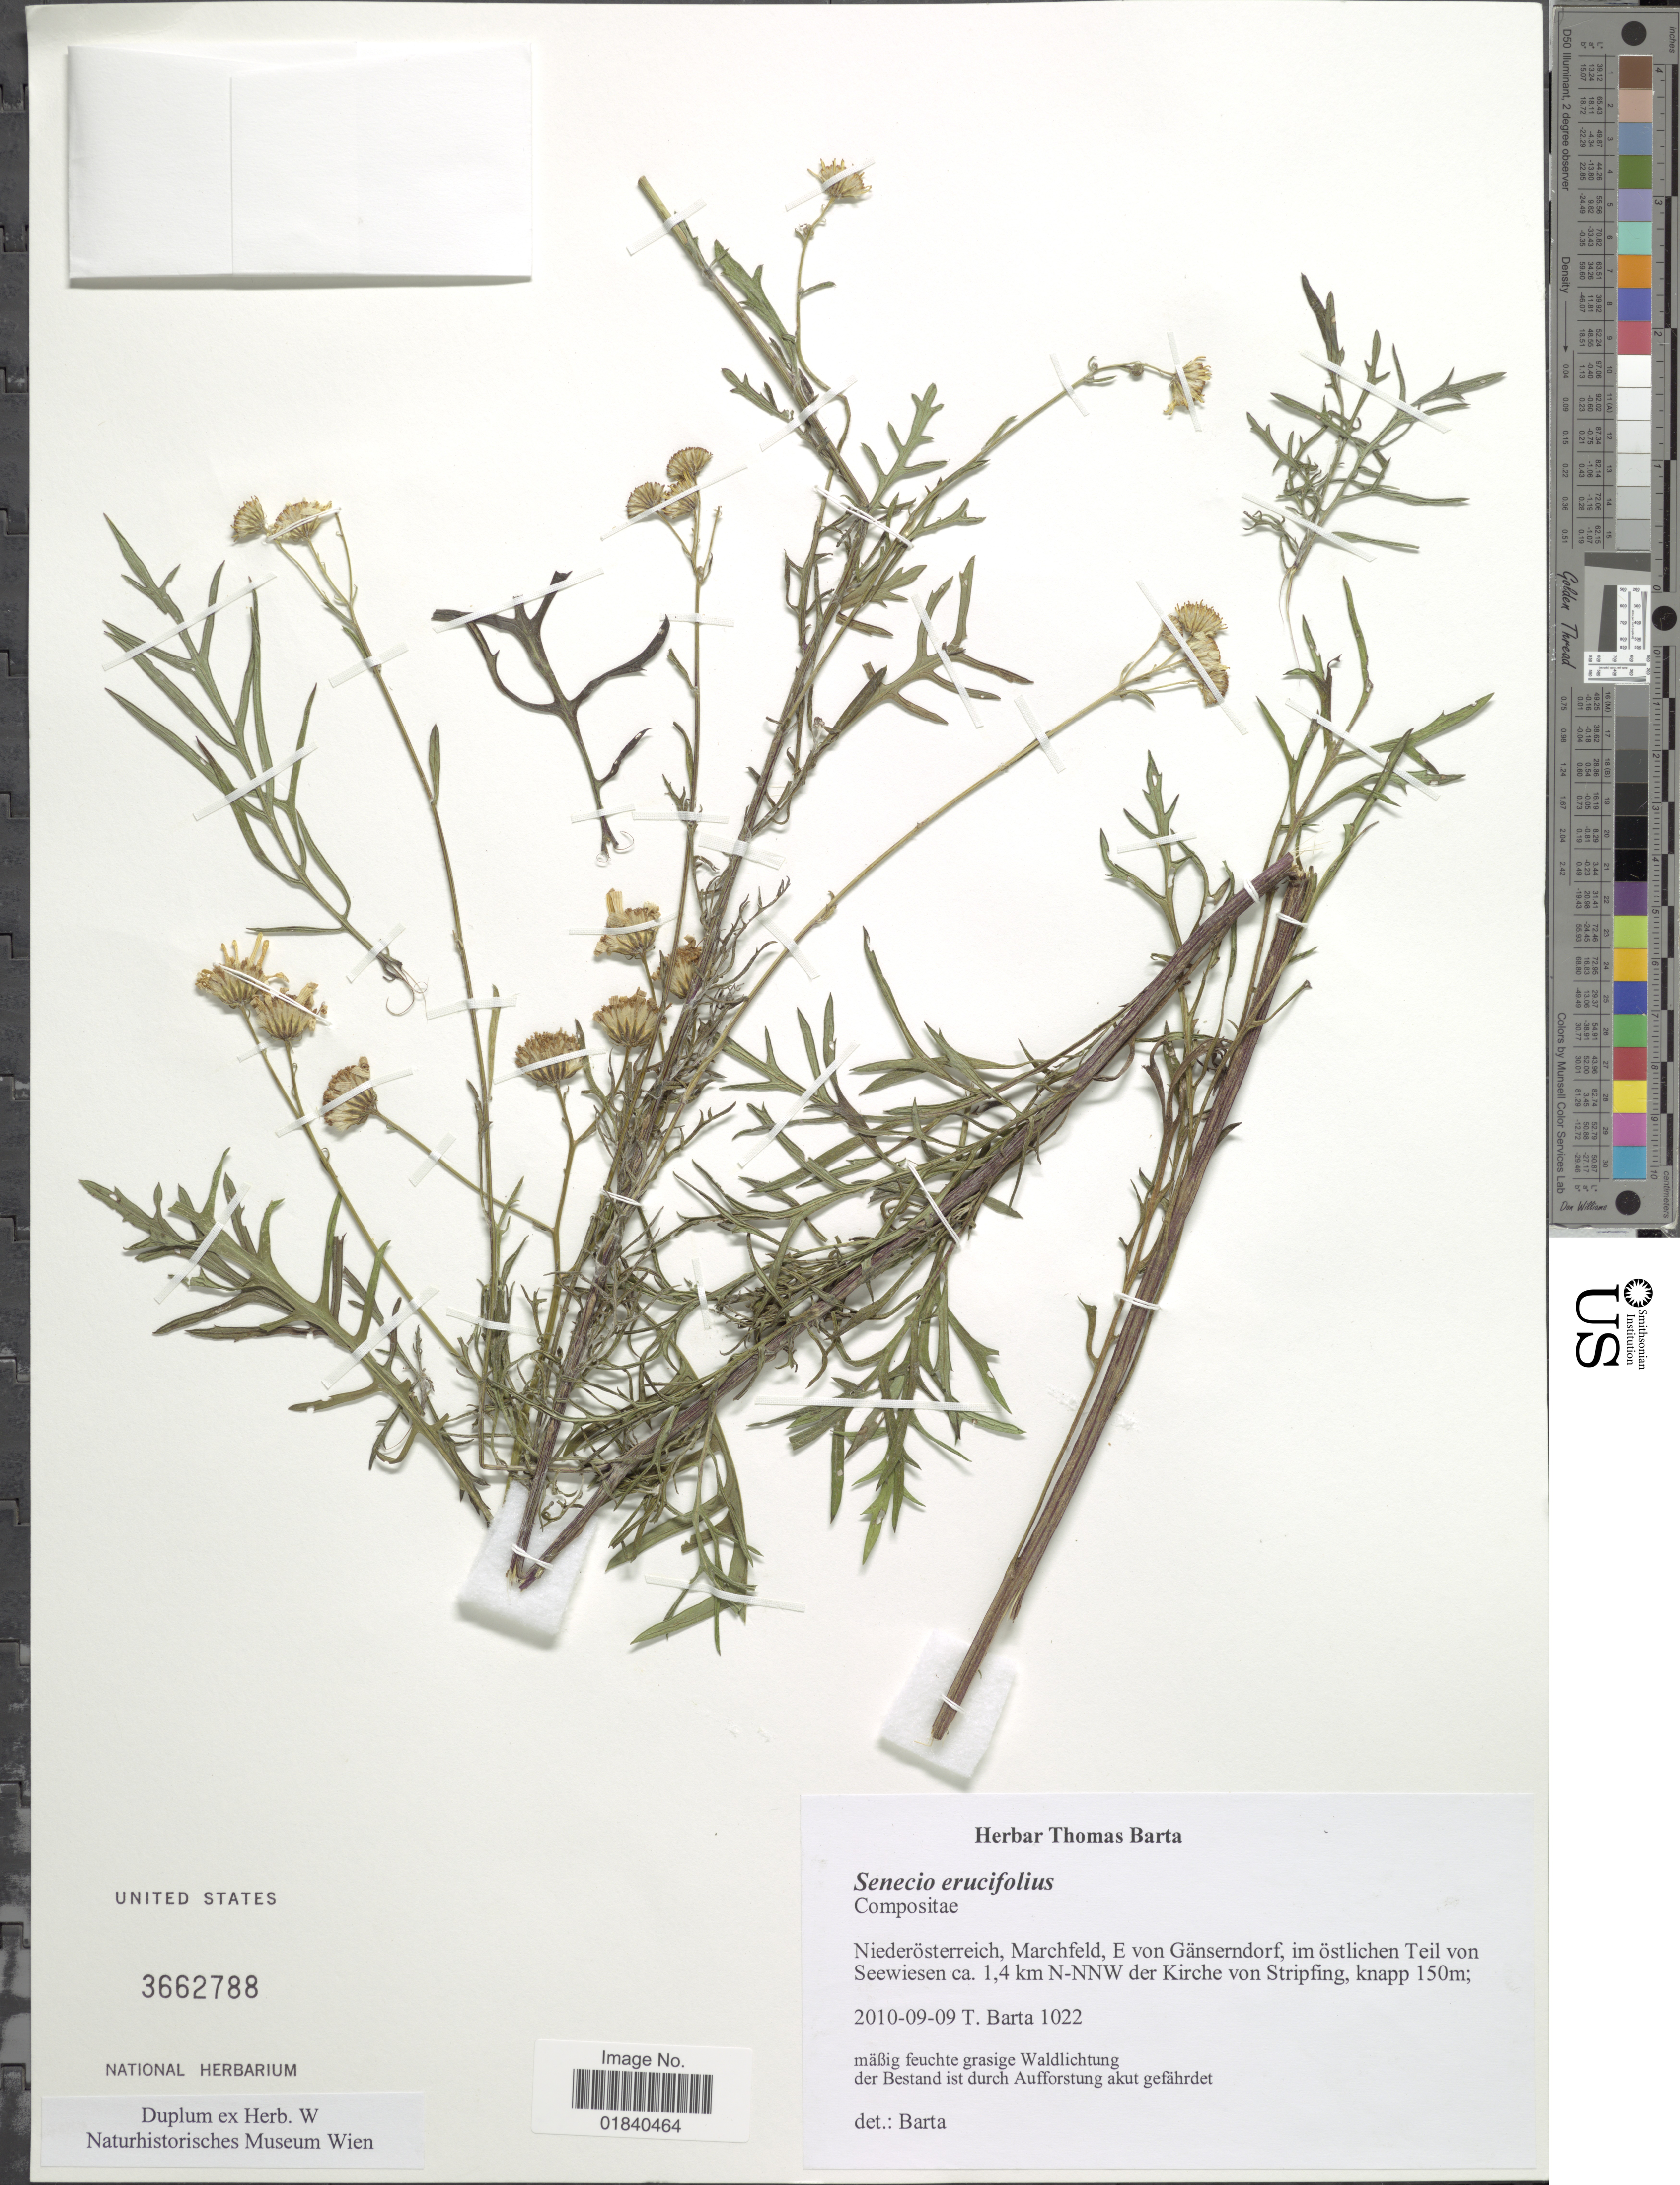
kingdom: Plantae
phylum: Tracheophyta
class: Magnoliopsida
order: Asterales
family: Asteraceae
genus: Jacobaea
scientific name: Jacobaea erucifolia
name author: (L.) G. Gaertn. et al.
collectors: T. Barta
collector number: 1022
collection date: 2010-09-09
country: Austria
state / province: Niederosterreich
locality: Niederostterreich, Marchfeld, E von Ganserndorf, im ostlichen Teil von Seewiesen ca. 1,4 km N-NNW der Kirche von Stripfing.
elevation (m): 150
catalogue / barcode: US 3662788